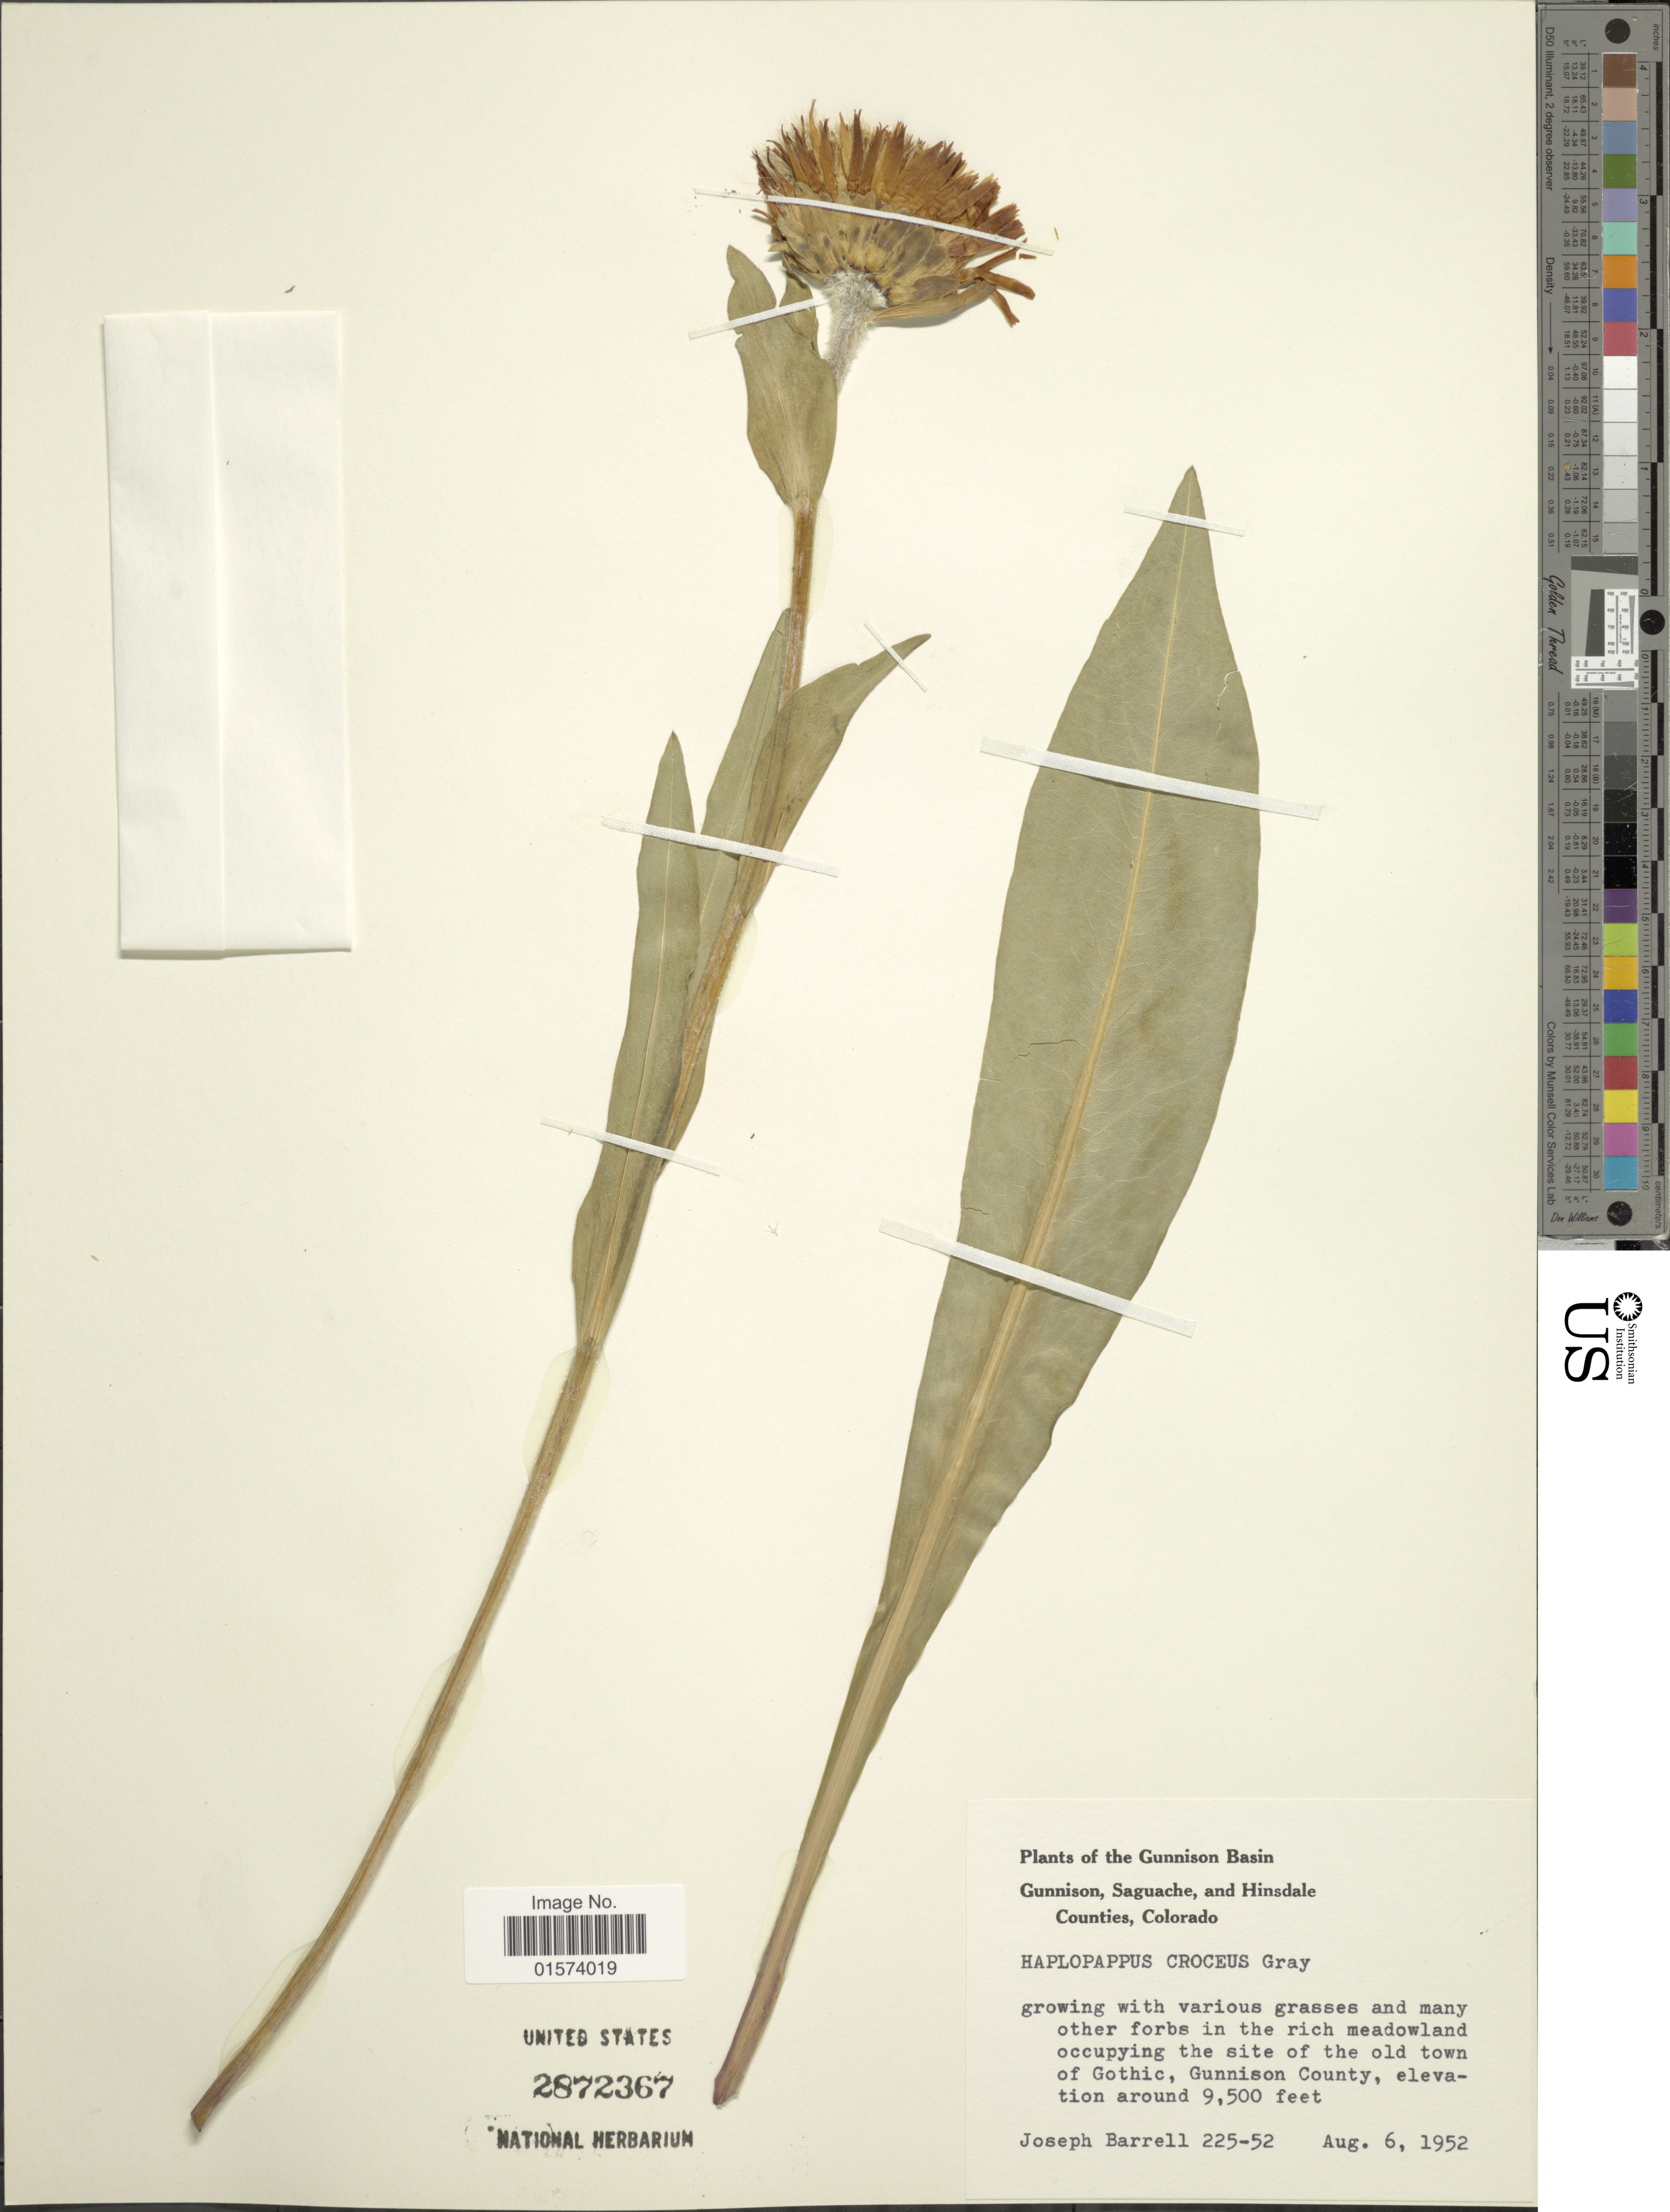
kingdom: Plantae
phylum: Tracheophyta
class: Magnoliopsida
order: Asterales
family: Asteraceae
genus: Pyrrocoma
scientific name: Pyrrocoma crocea var. crocea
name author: (A. Gray) Greene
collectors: J. Barrell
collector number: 225-52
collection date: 1952-08-06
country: United States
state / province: Colorado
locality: Gunnison Basin, Gunnison, Saguache, and Hinsdale Counties, growing with various grasses and many other forbs in the rich meadowland occupying the site the old town of Gothic, Gunnison County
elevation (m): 2896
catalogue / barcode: US 2872367